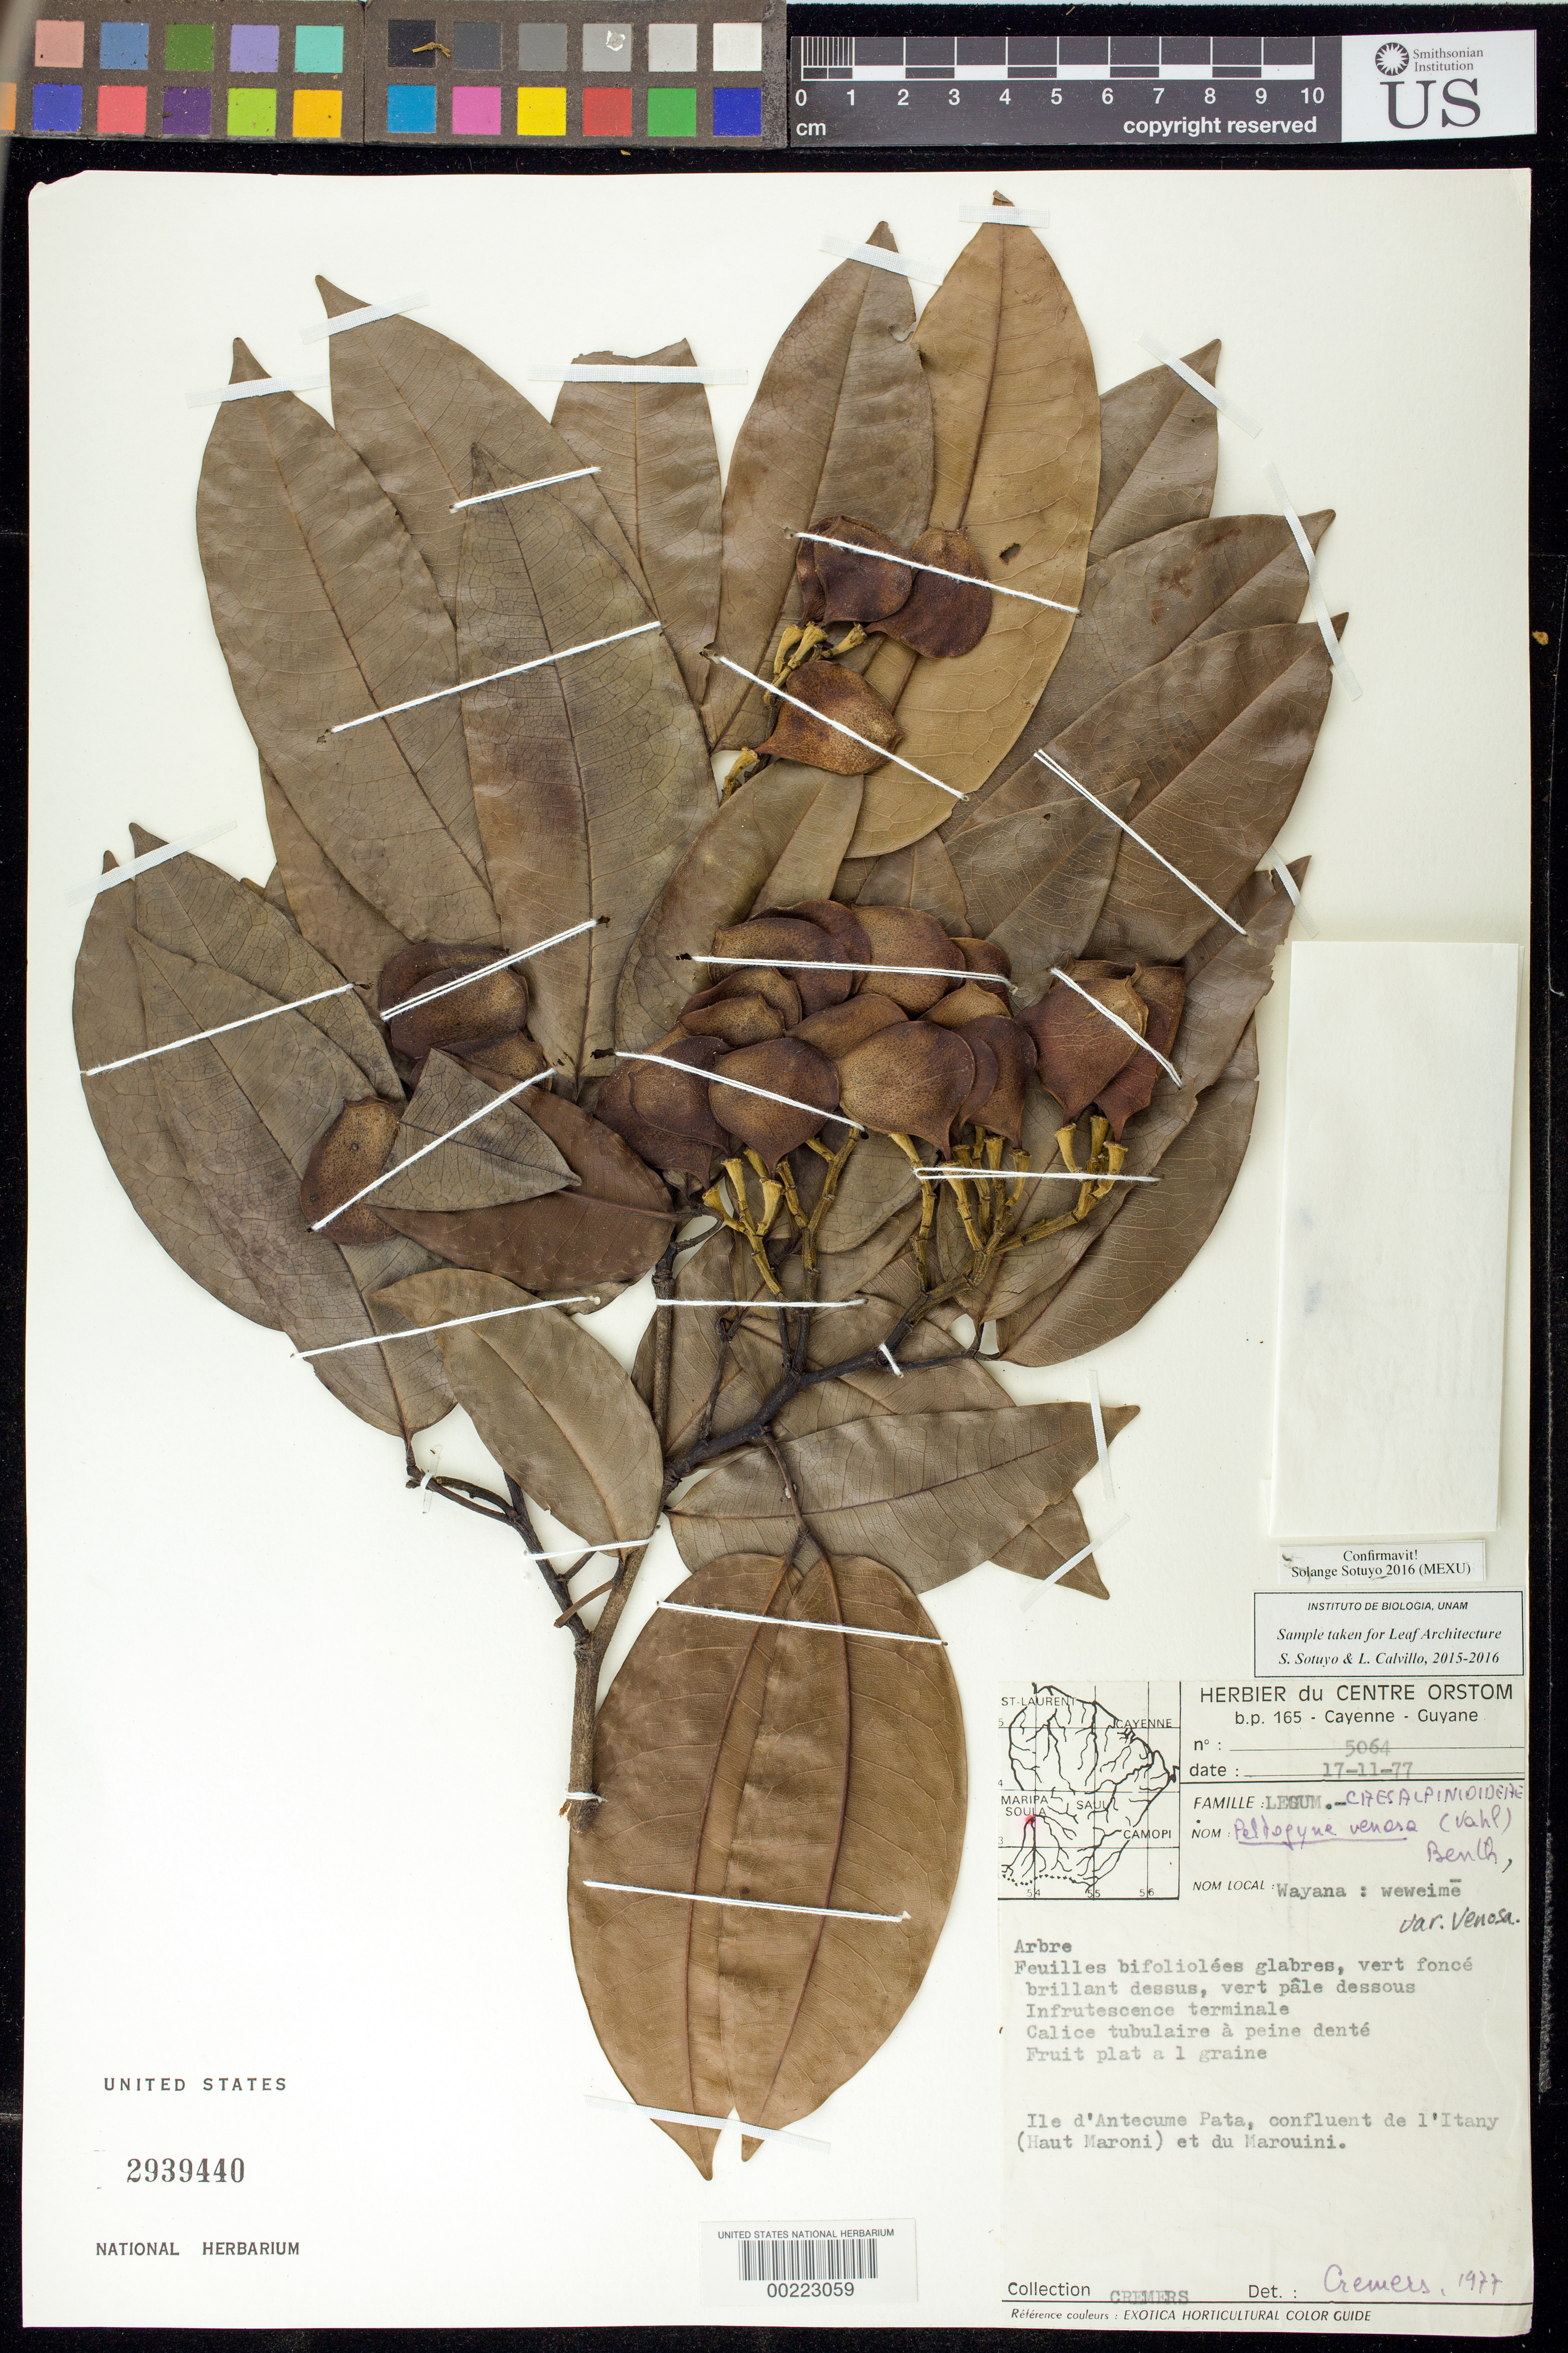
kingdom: Plantae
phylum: Tracheophyta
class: Magnoliopsida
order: Fabales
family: Fabaceae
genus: Peltogyne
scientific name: Peltogyne venosa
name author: (Vahl) Benth.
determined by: Sotuyo, Solange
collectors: G. Cremers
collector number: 5064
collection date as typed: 17 Nov 1977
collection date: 1977-11-17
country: French Guiana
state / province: Saint-Laurent-du-Maroni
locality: Ile d'antecume peta, confluence of l'itany (haut maroni) and marouini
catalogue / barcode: US 2939440